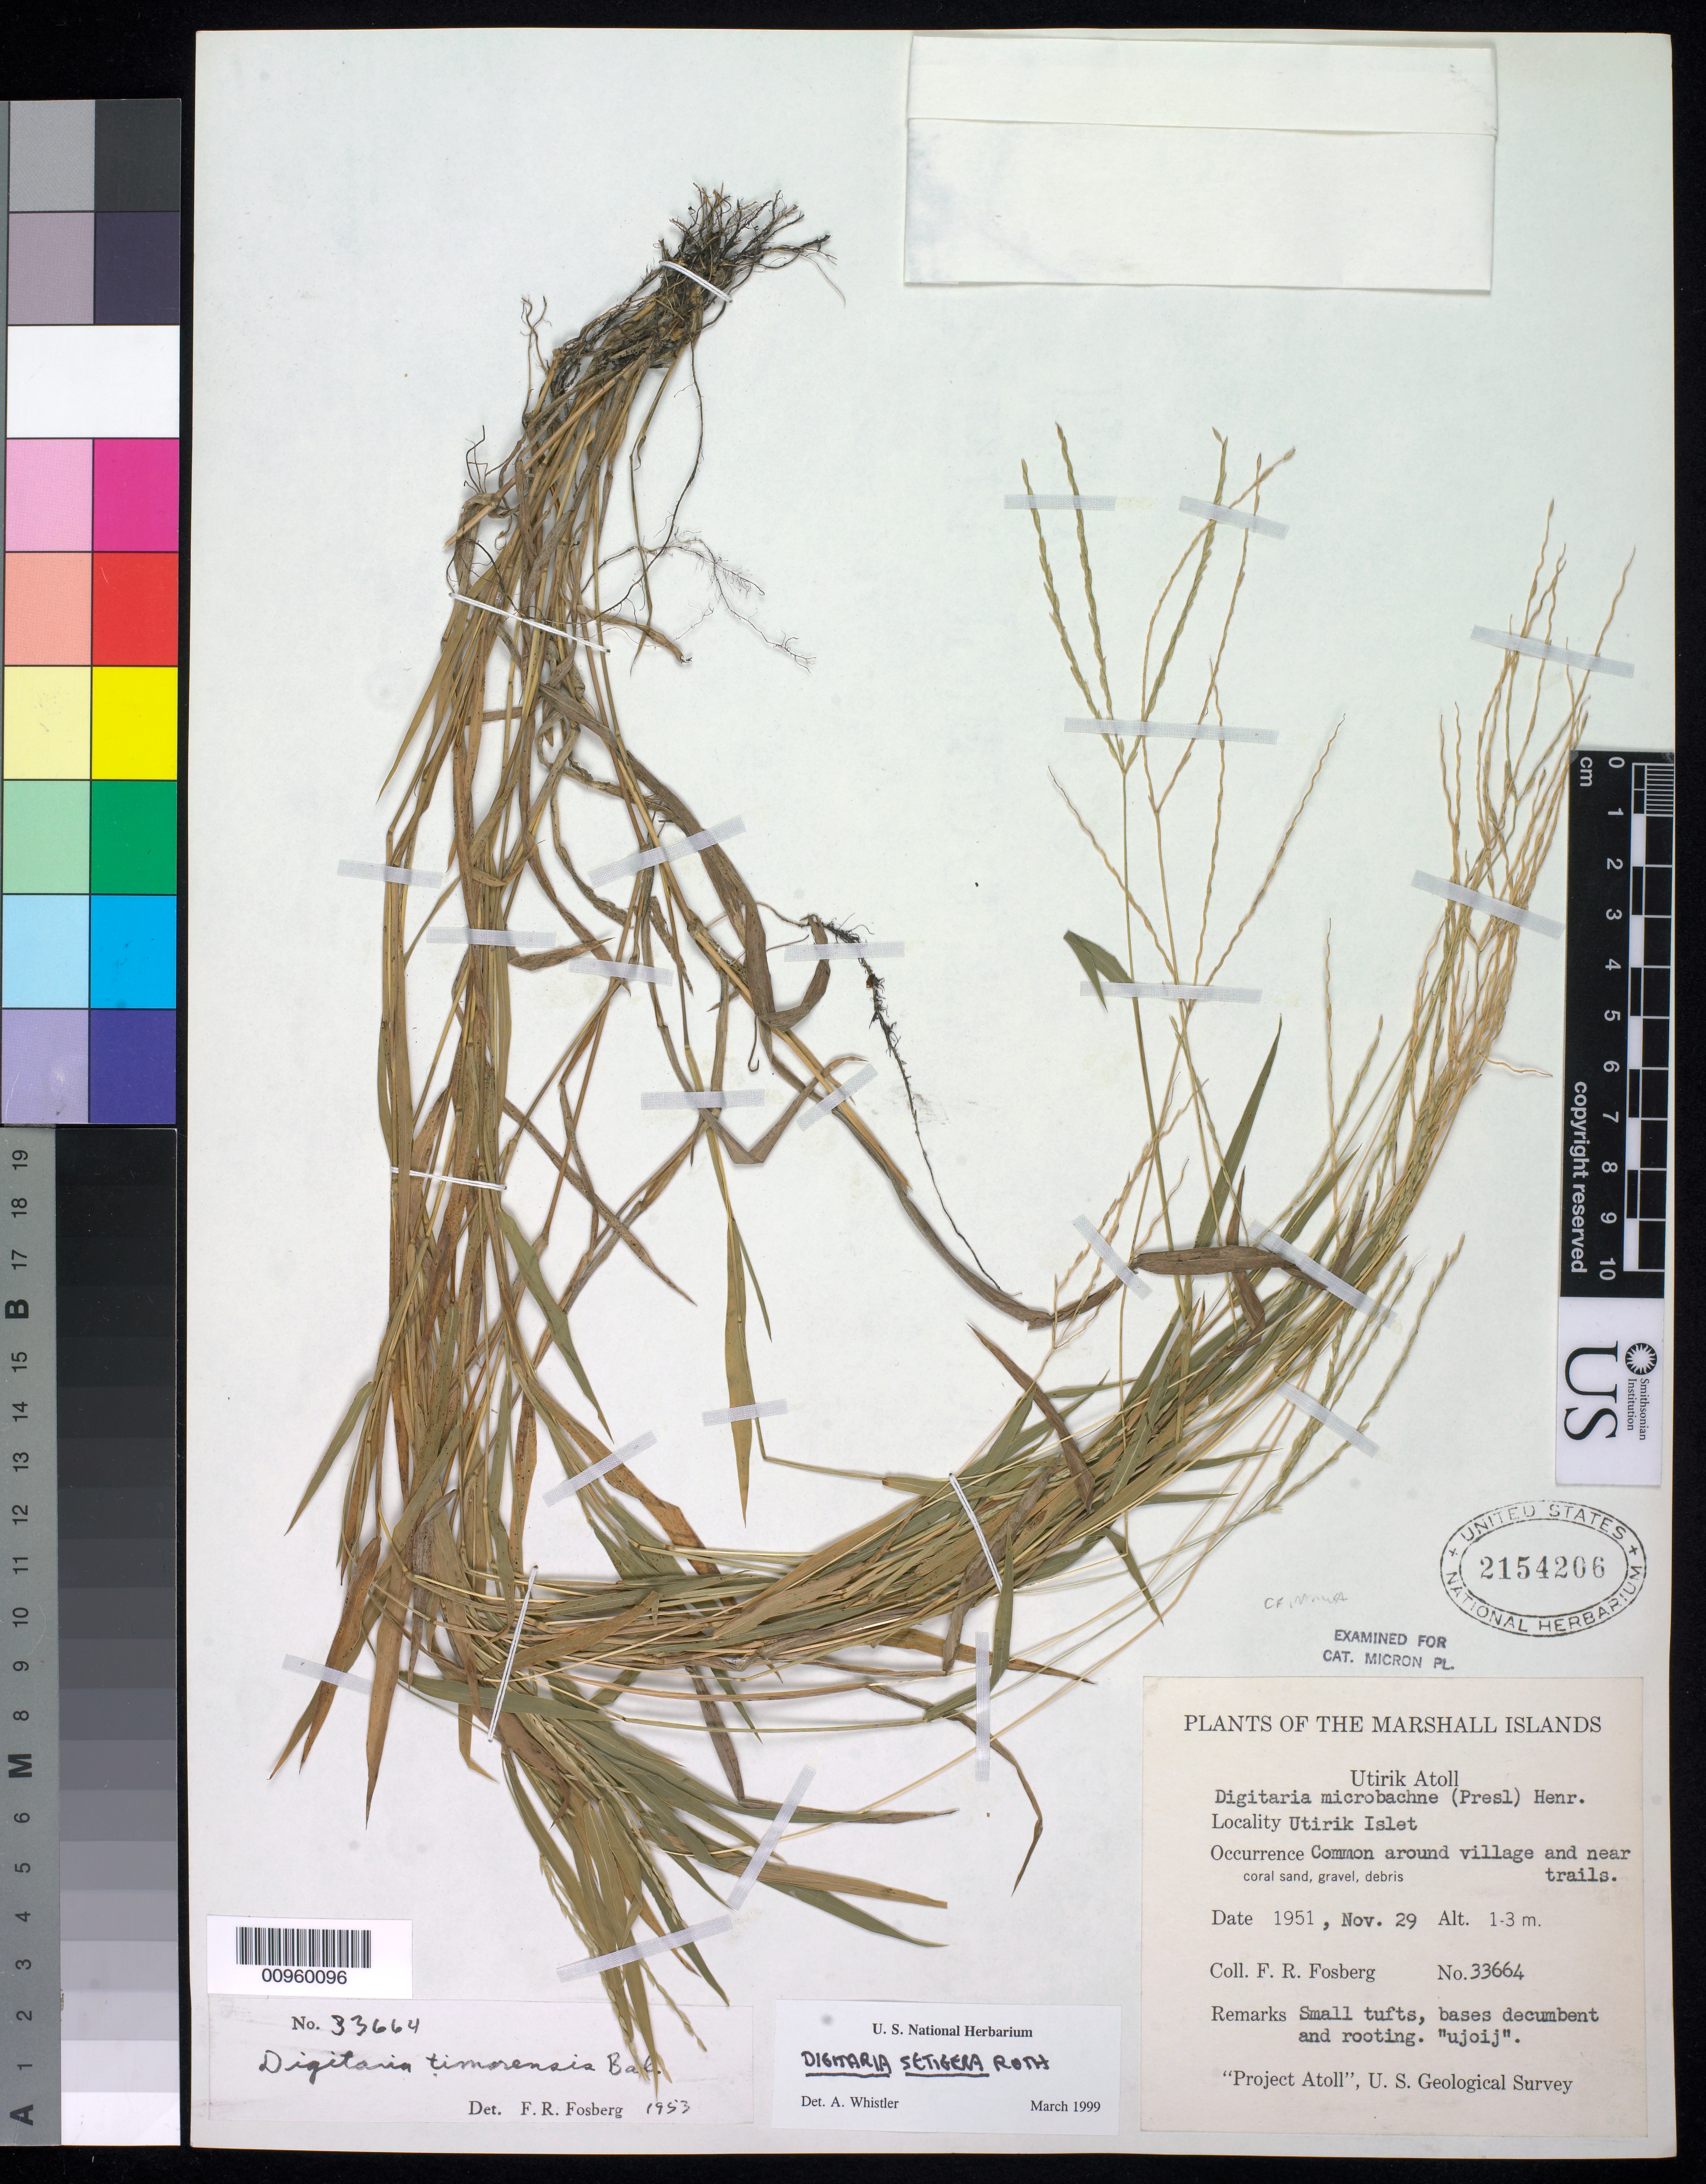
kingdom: Plantae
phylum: Tracheophyta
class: Liliopsida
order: Poales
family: Poaceae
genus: Digitaria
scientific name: Digitaria setigera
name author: Roth in Roem. & Schult.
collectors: F. R. Fosberg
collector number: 33664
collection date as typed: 29 Nov 1951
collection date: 1951-11-29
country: Marshall Islands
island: Utrik [Utirik] Atoll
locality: Utirik Islet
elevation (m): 1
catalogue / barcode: US 2154206